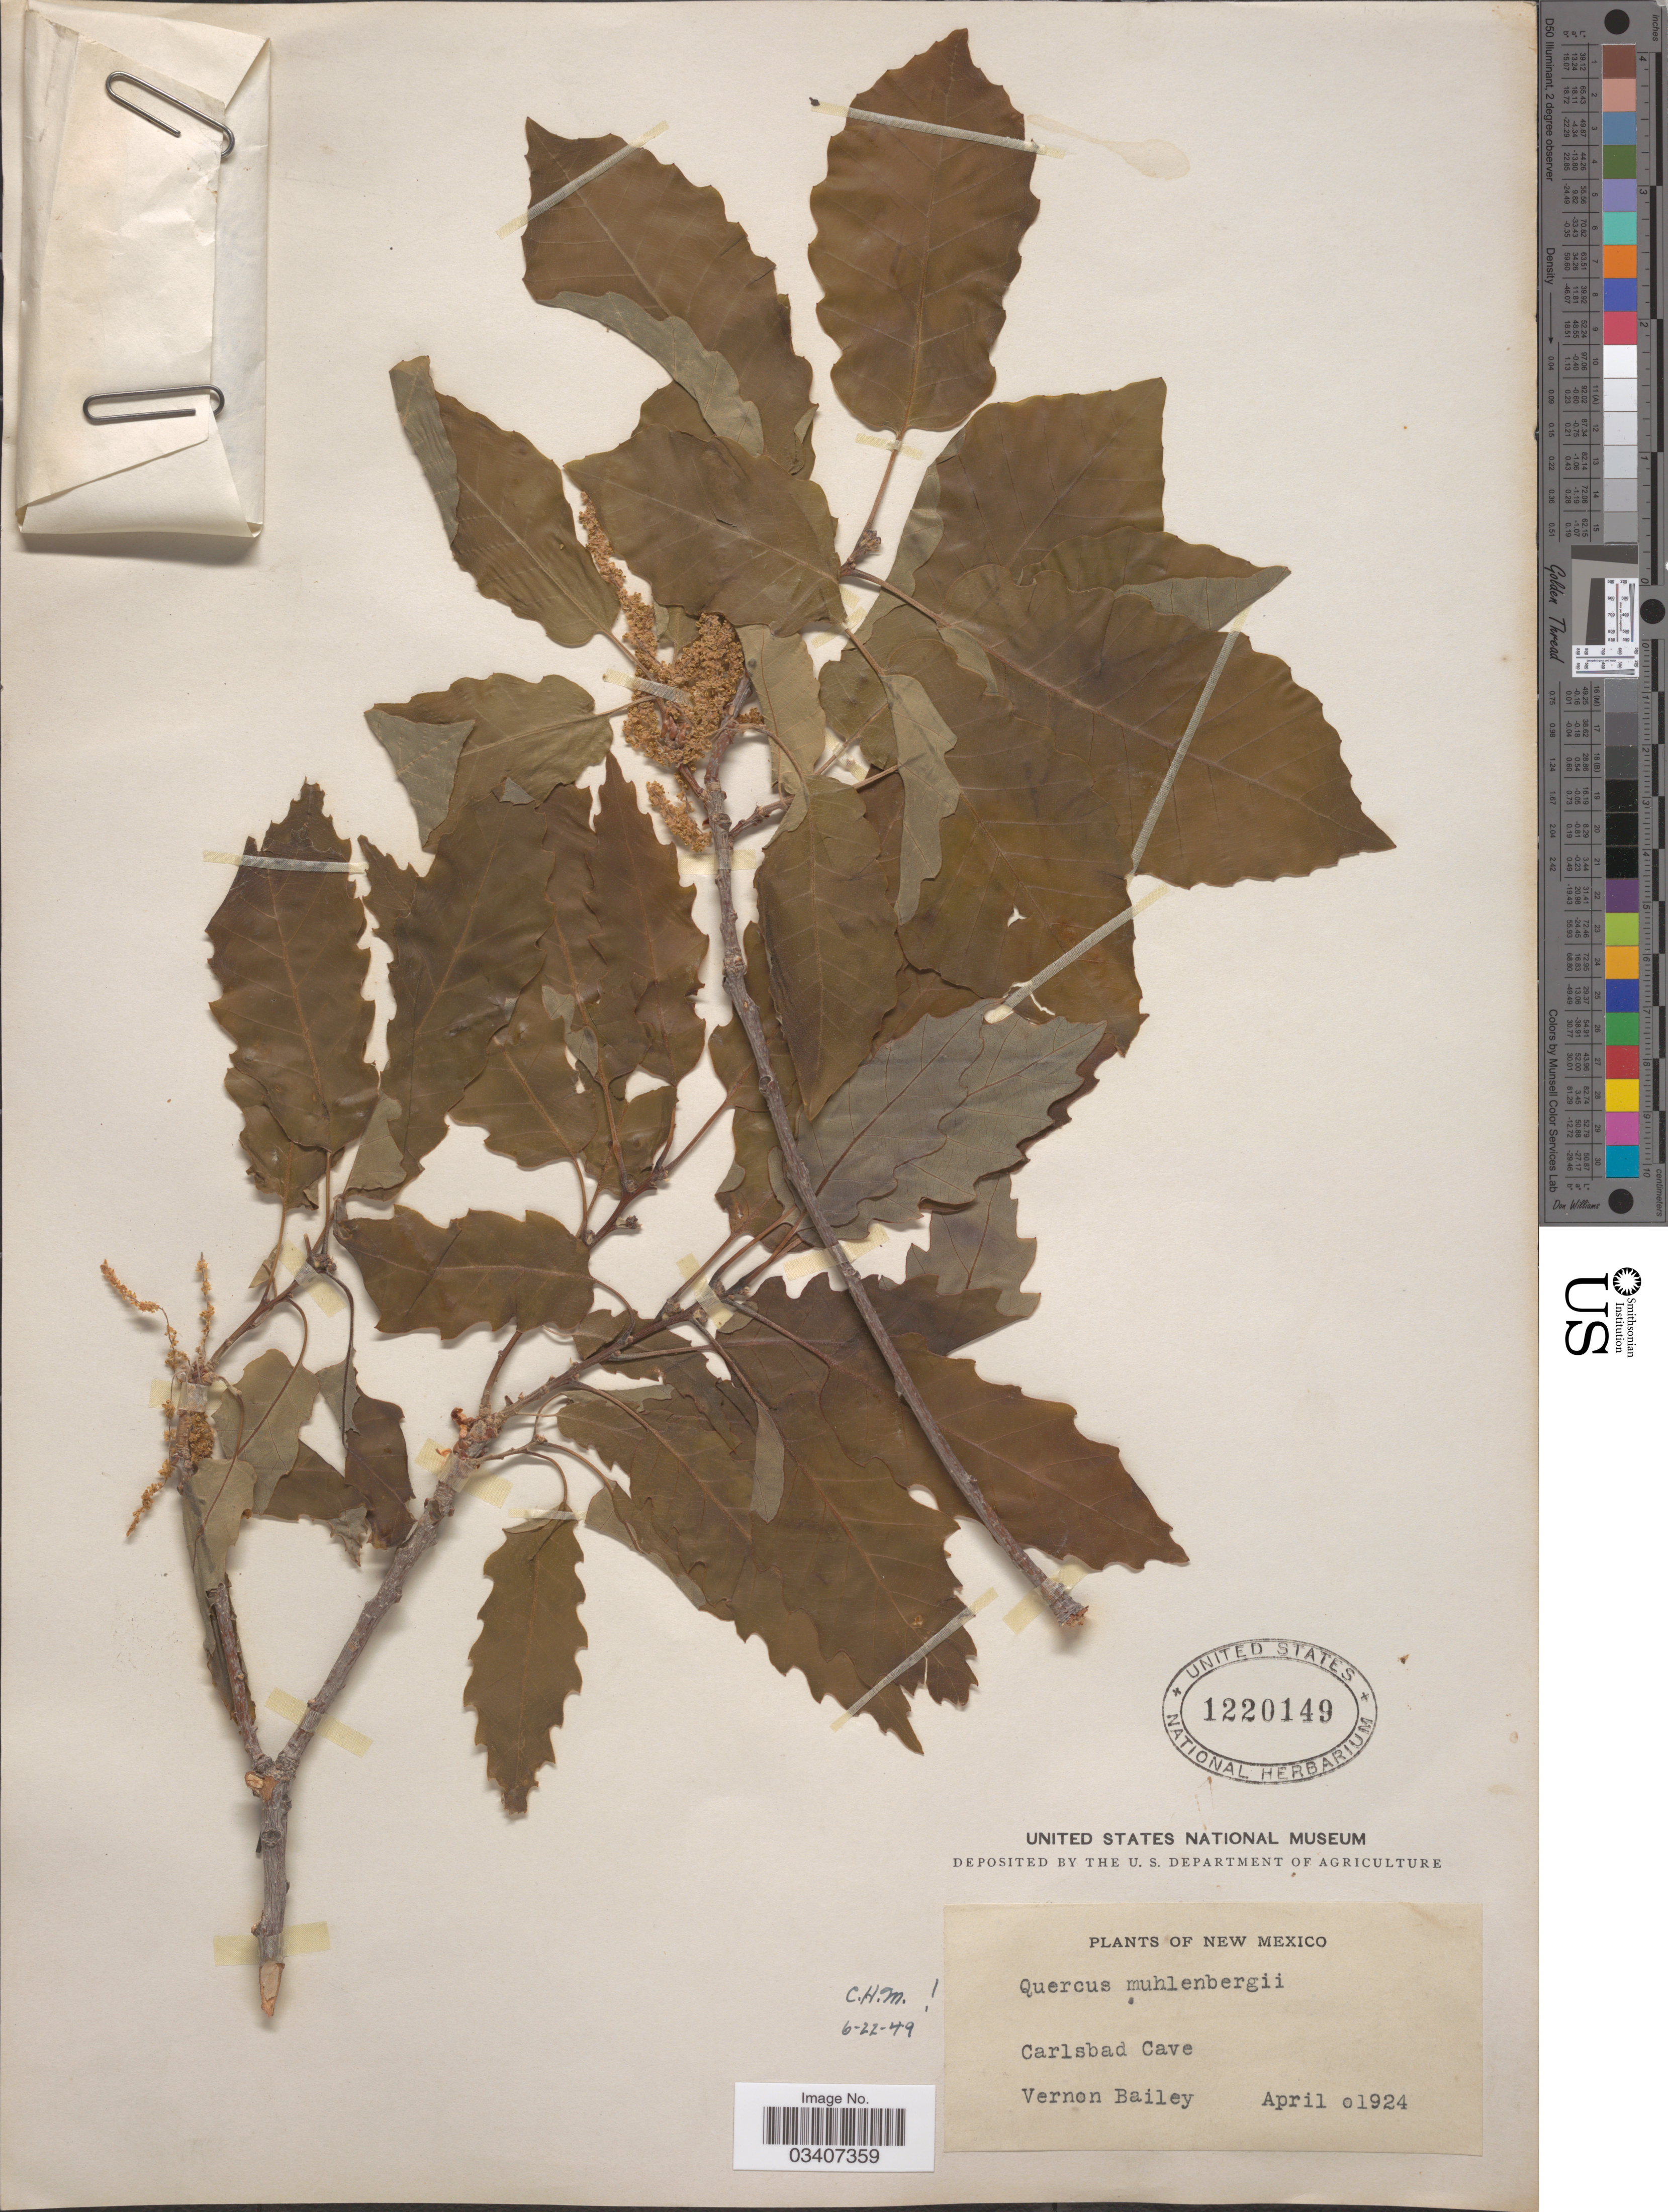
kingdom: Plantae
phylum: Tracheophyta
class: Magnoliopsida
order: Fagales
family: Fagaceae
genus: Quercus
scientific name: Quercus muehlenbergii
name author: Engelm.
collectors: V. O. Bailey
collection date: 1924-04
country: United States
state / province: New Mexico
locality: Carlsbad Cave.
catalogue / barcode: US 1220149